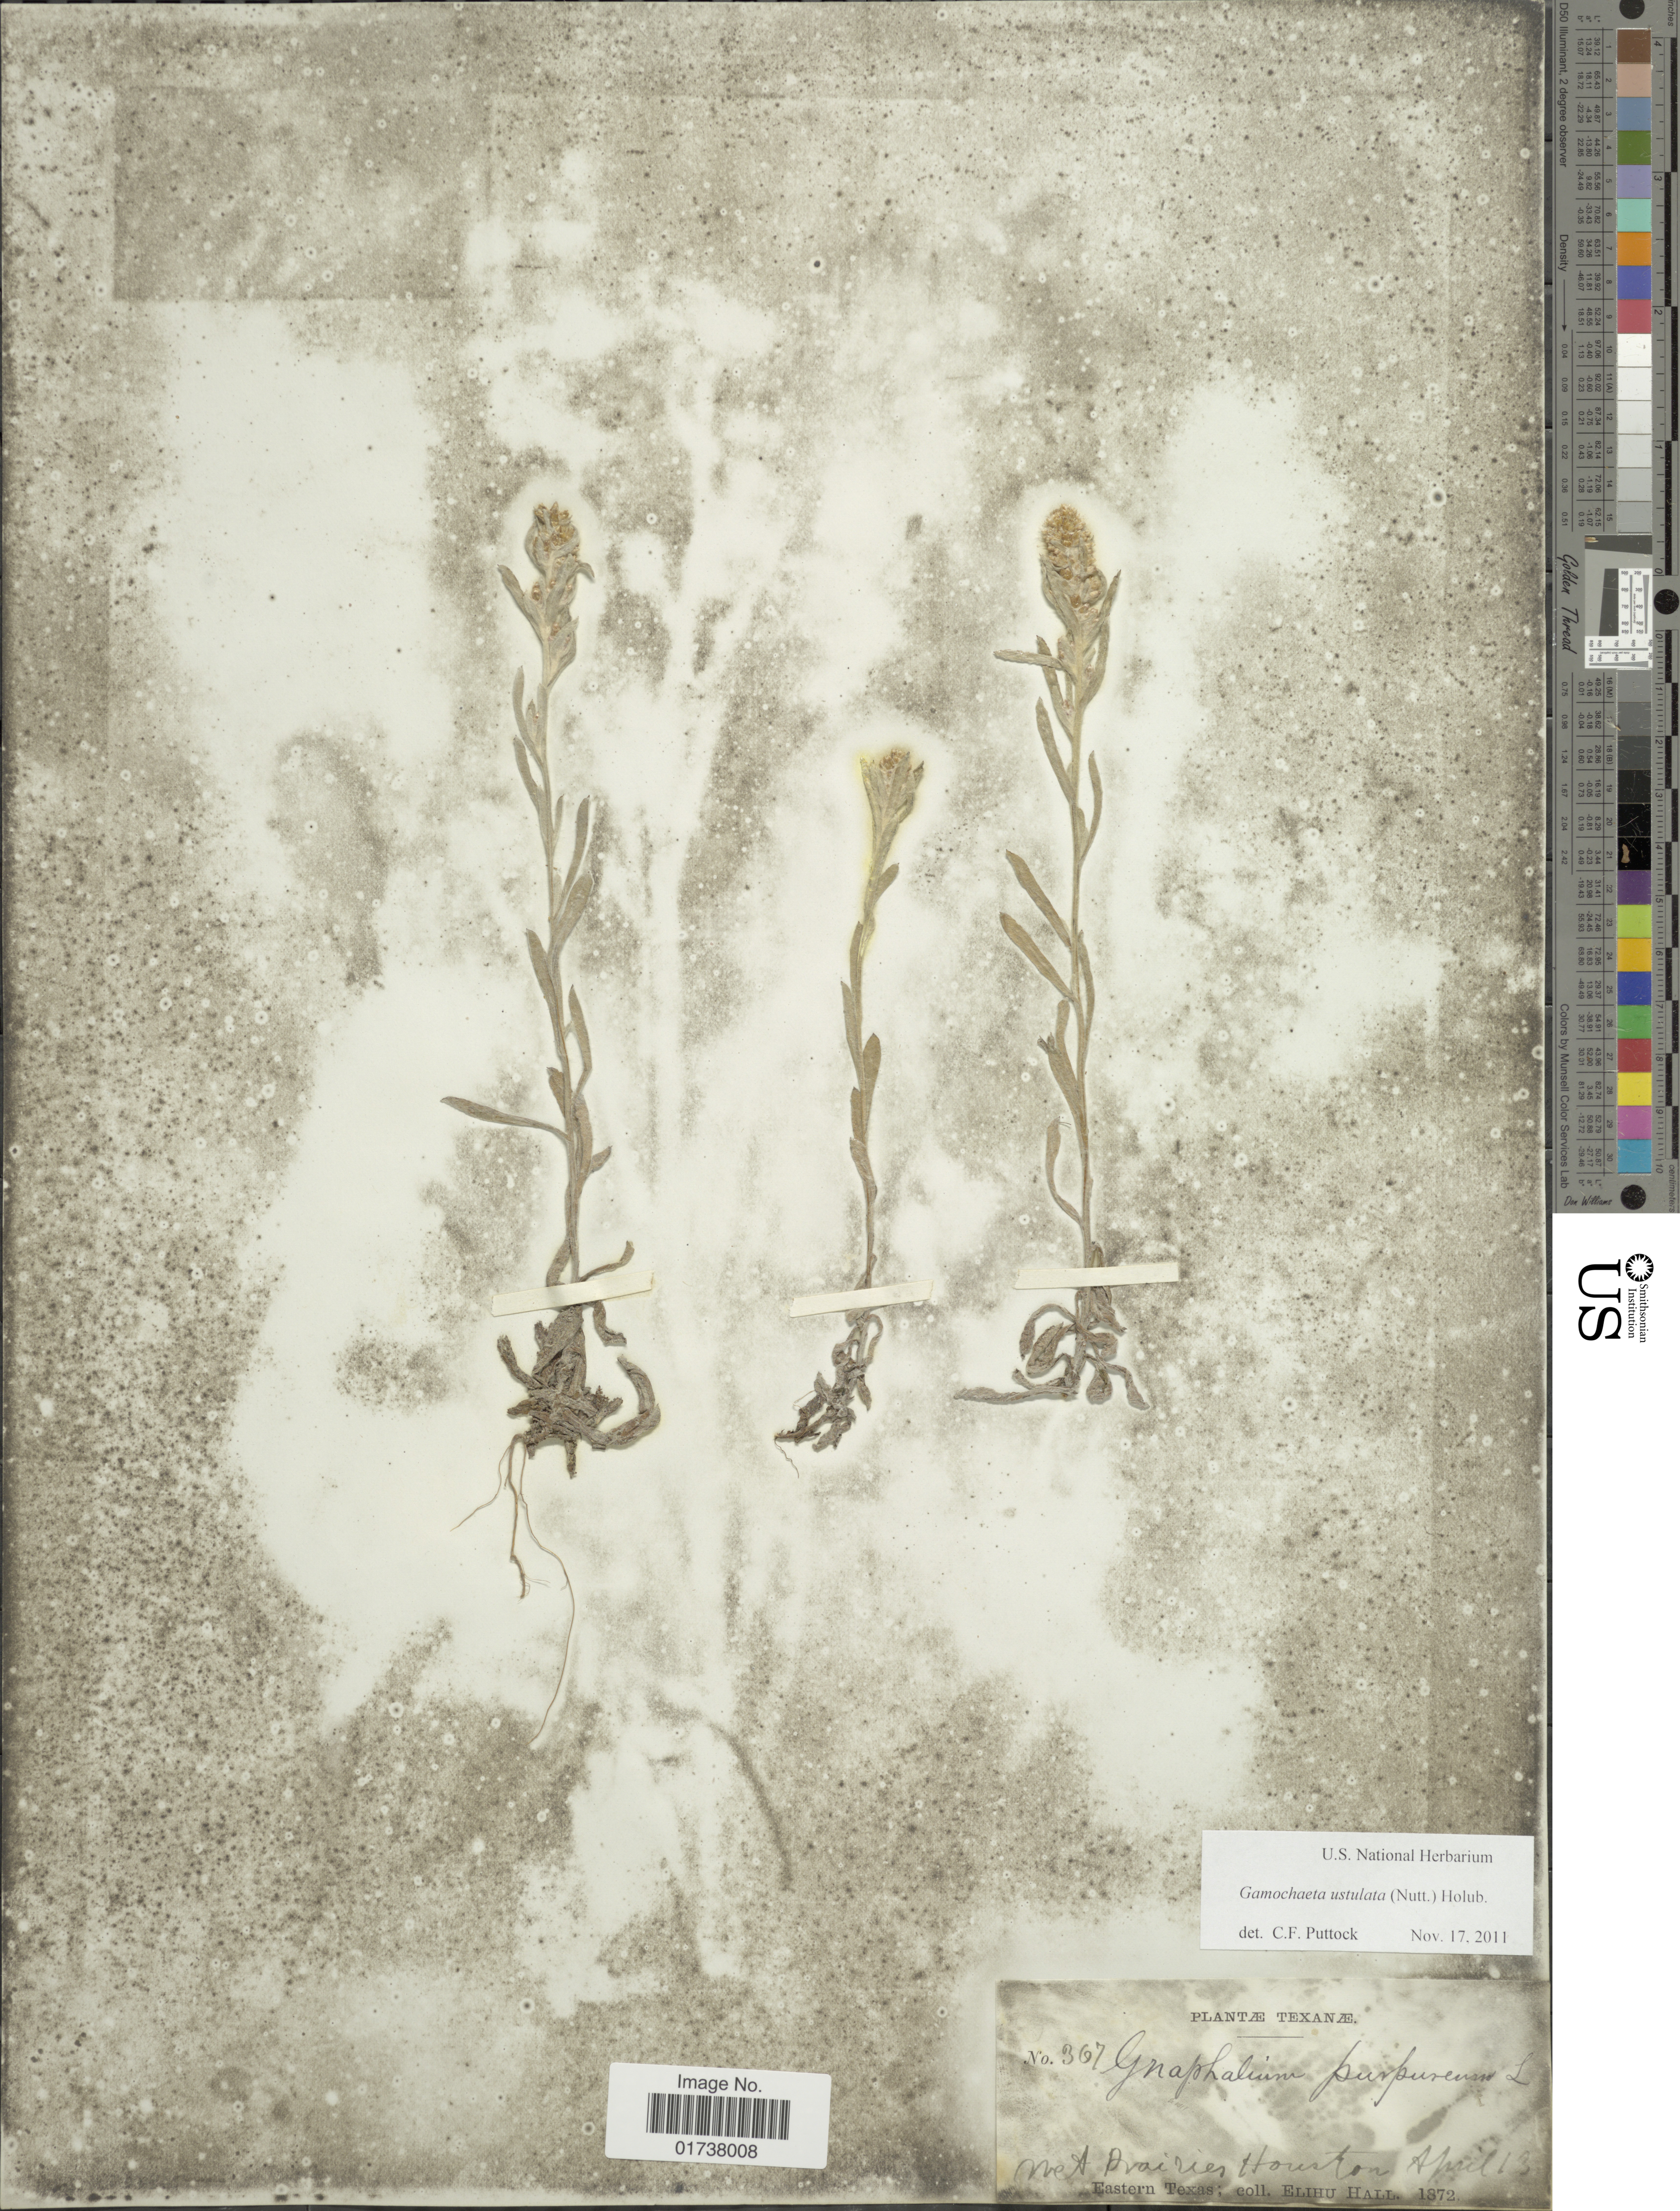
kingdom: Plantae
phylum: Tracheophyta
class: Magnoliopsida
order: Asterales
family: Asteraceae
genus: Gamochaeta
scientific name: Gamochaeta purpurea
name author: (L.) Cabrera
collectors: E. Hall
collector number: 367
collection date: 1872-04-13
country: United States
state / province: Texas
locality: Wet prairies, Houston